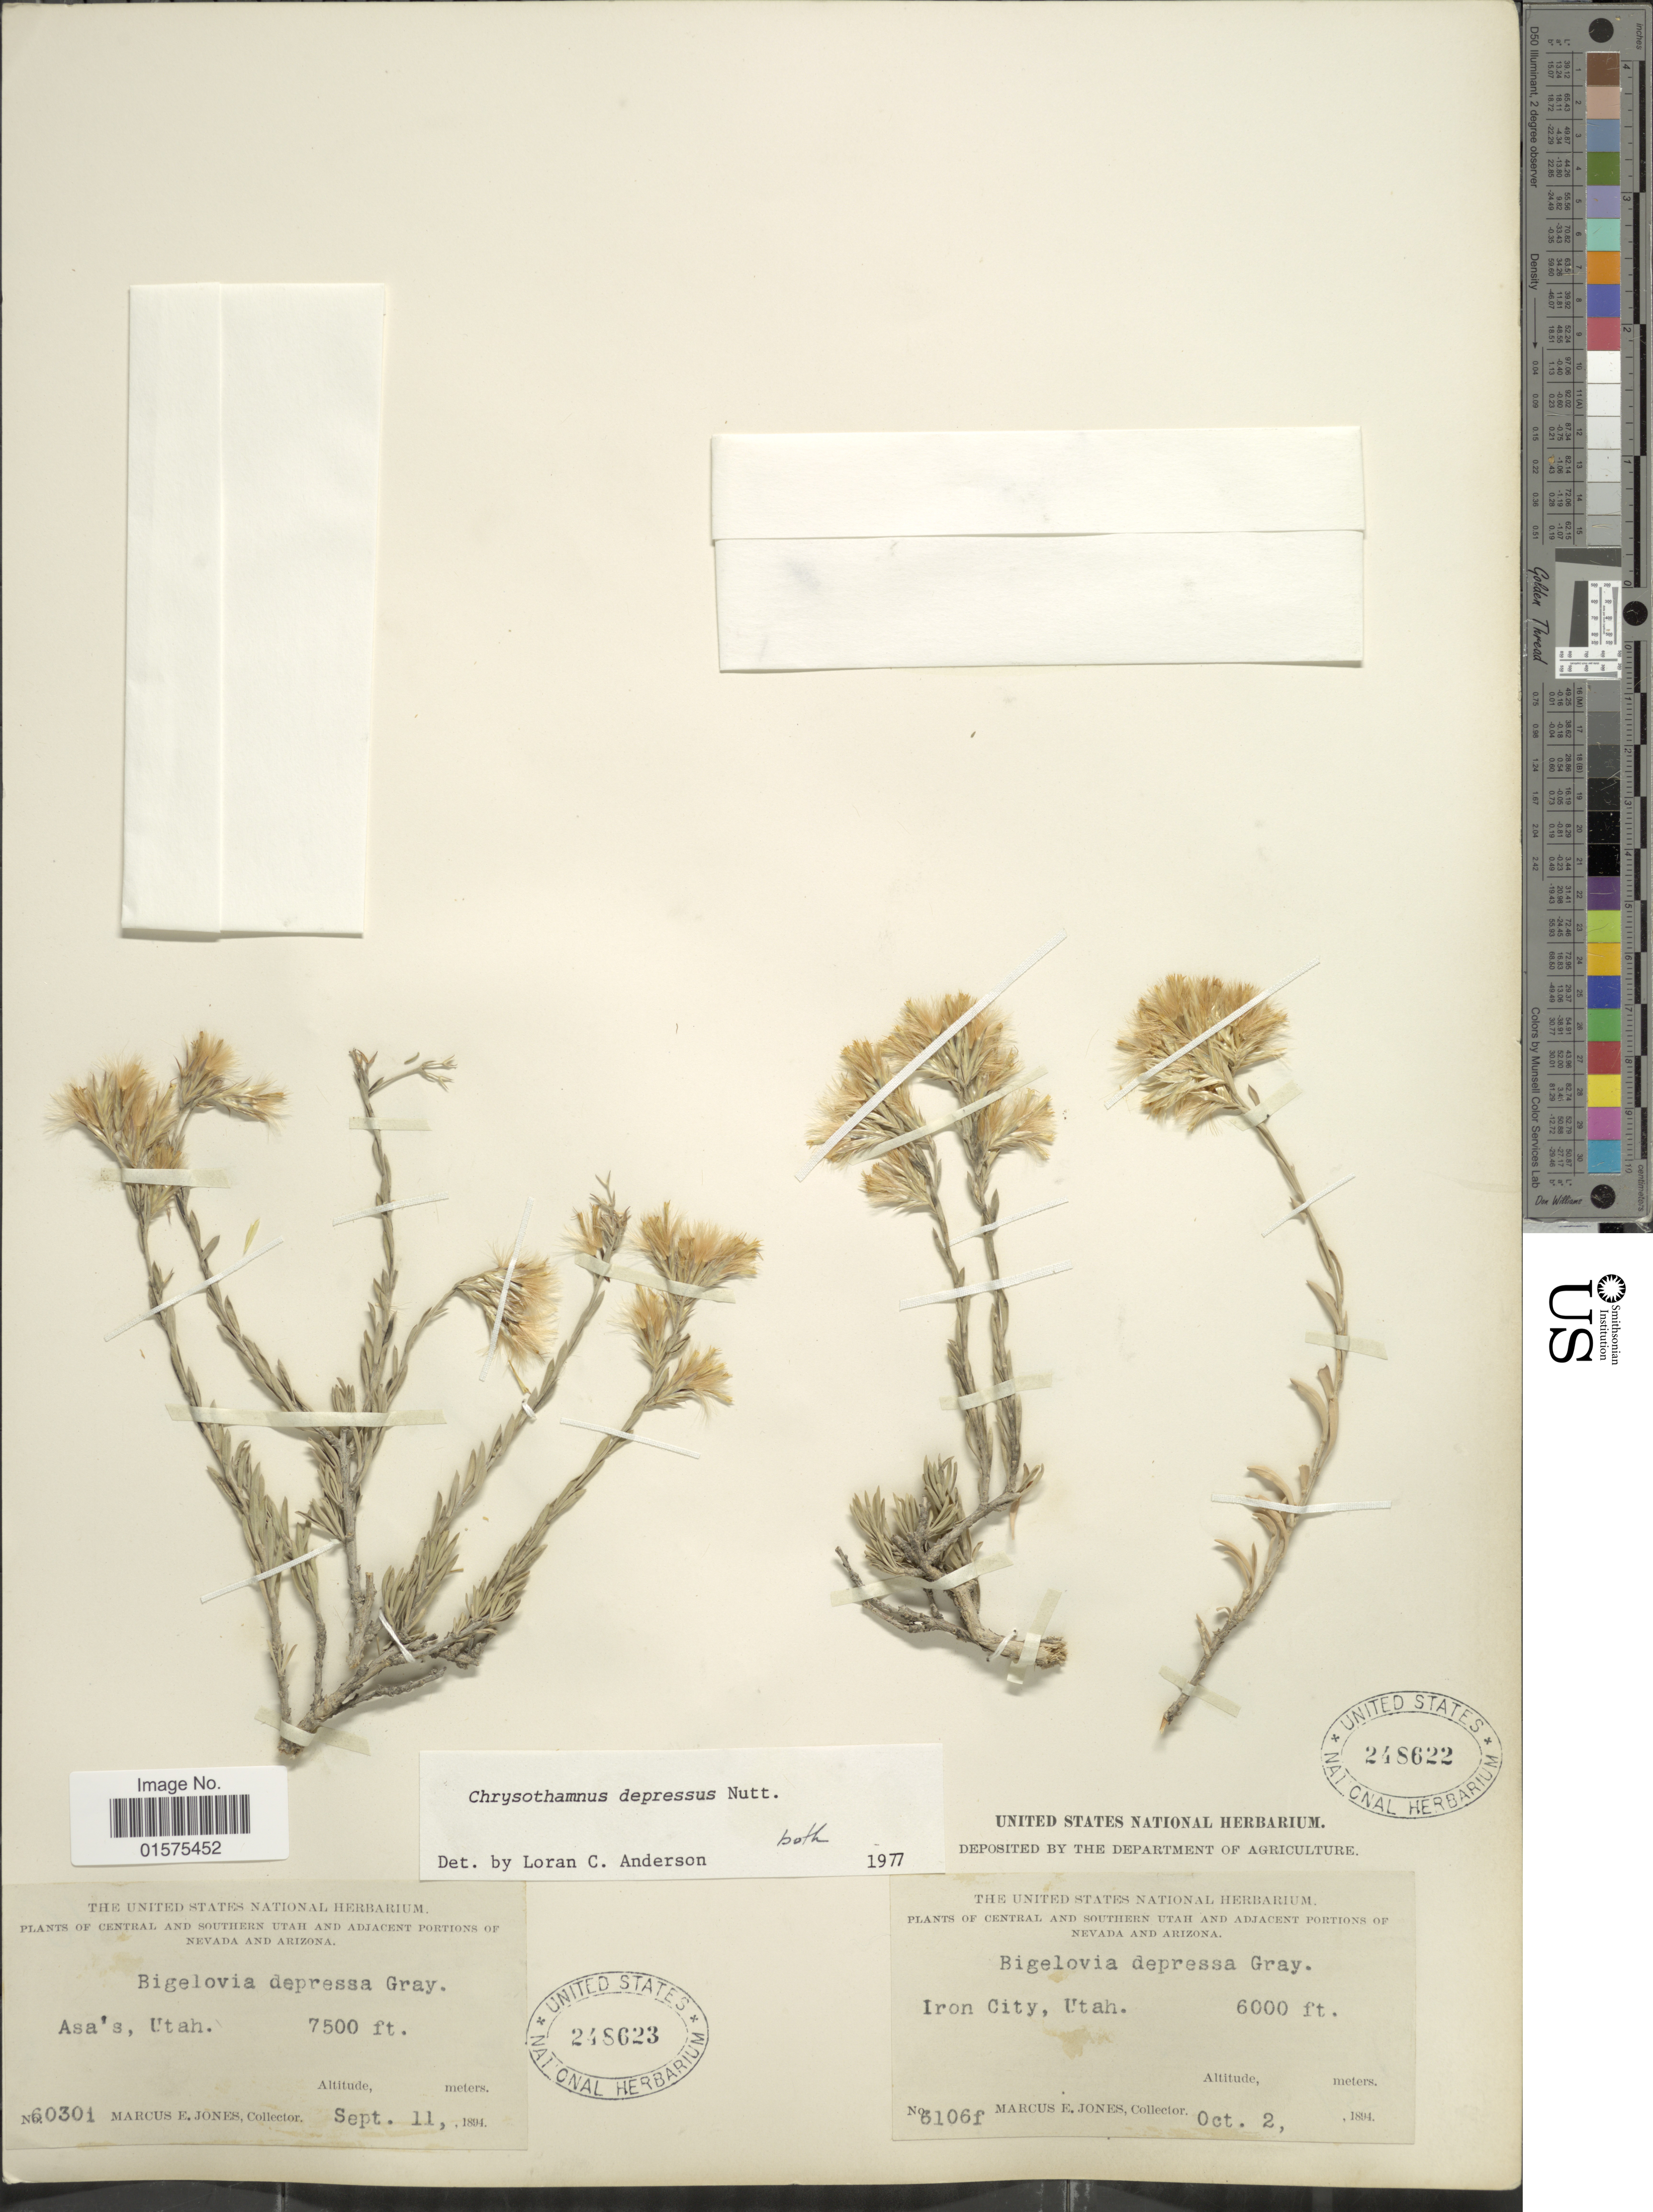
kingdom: Plantae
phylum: Tracheophyta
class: Magnoliopsida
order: Asterales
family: Asteraceae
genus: Chrysothamnus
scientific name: Chrysothamnus depressus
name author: Nutt.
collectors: M. E. Jones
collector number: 6106f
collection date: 1894-10-02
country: United States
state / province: Utah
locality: Central and Southern Utah. Iron City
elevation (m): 1829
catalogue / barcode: US 248623